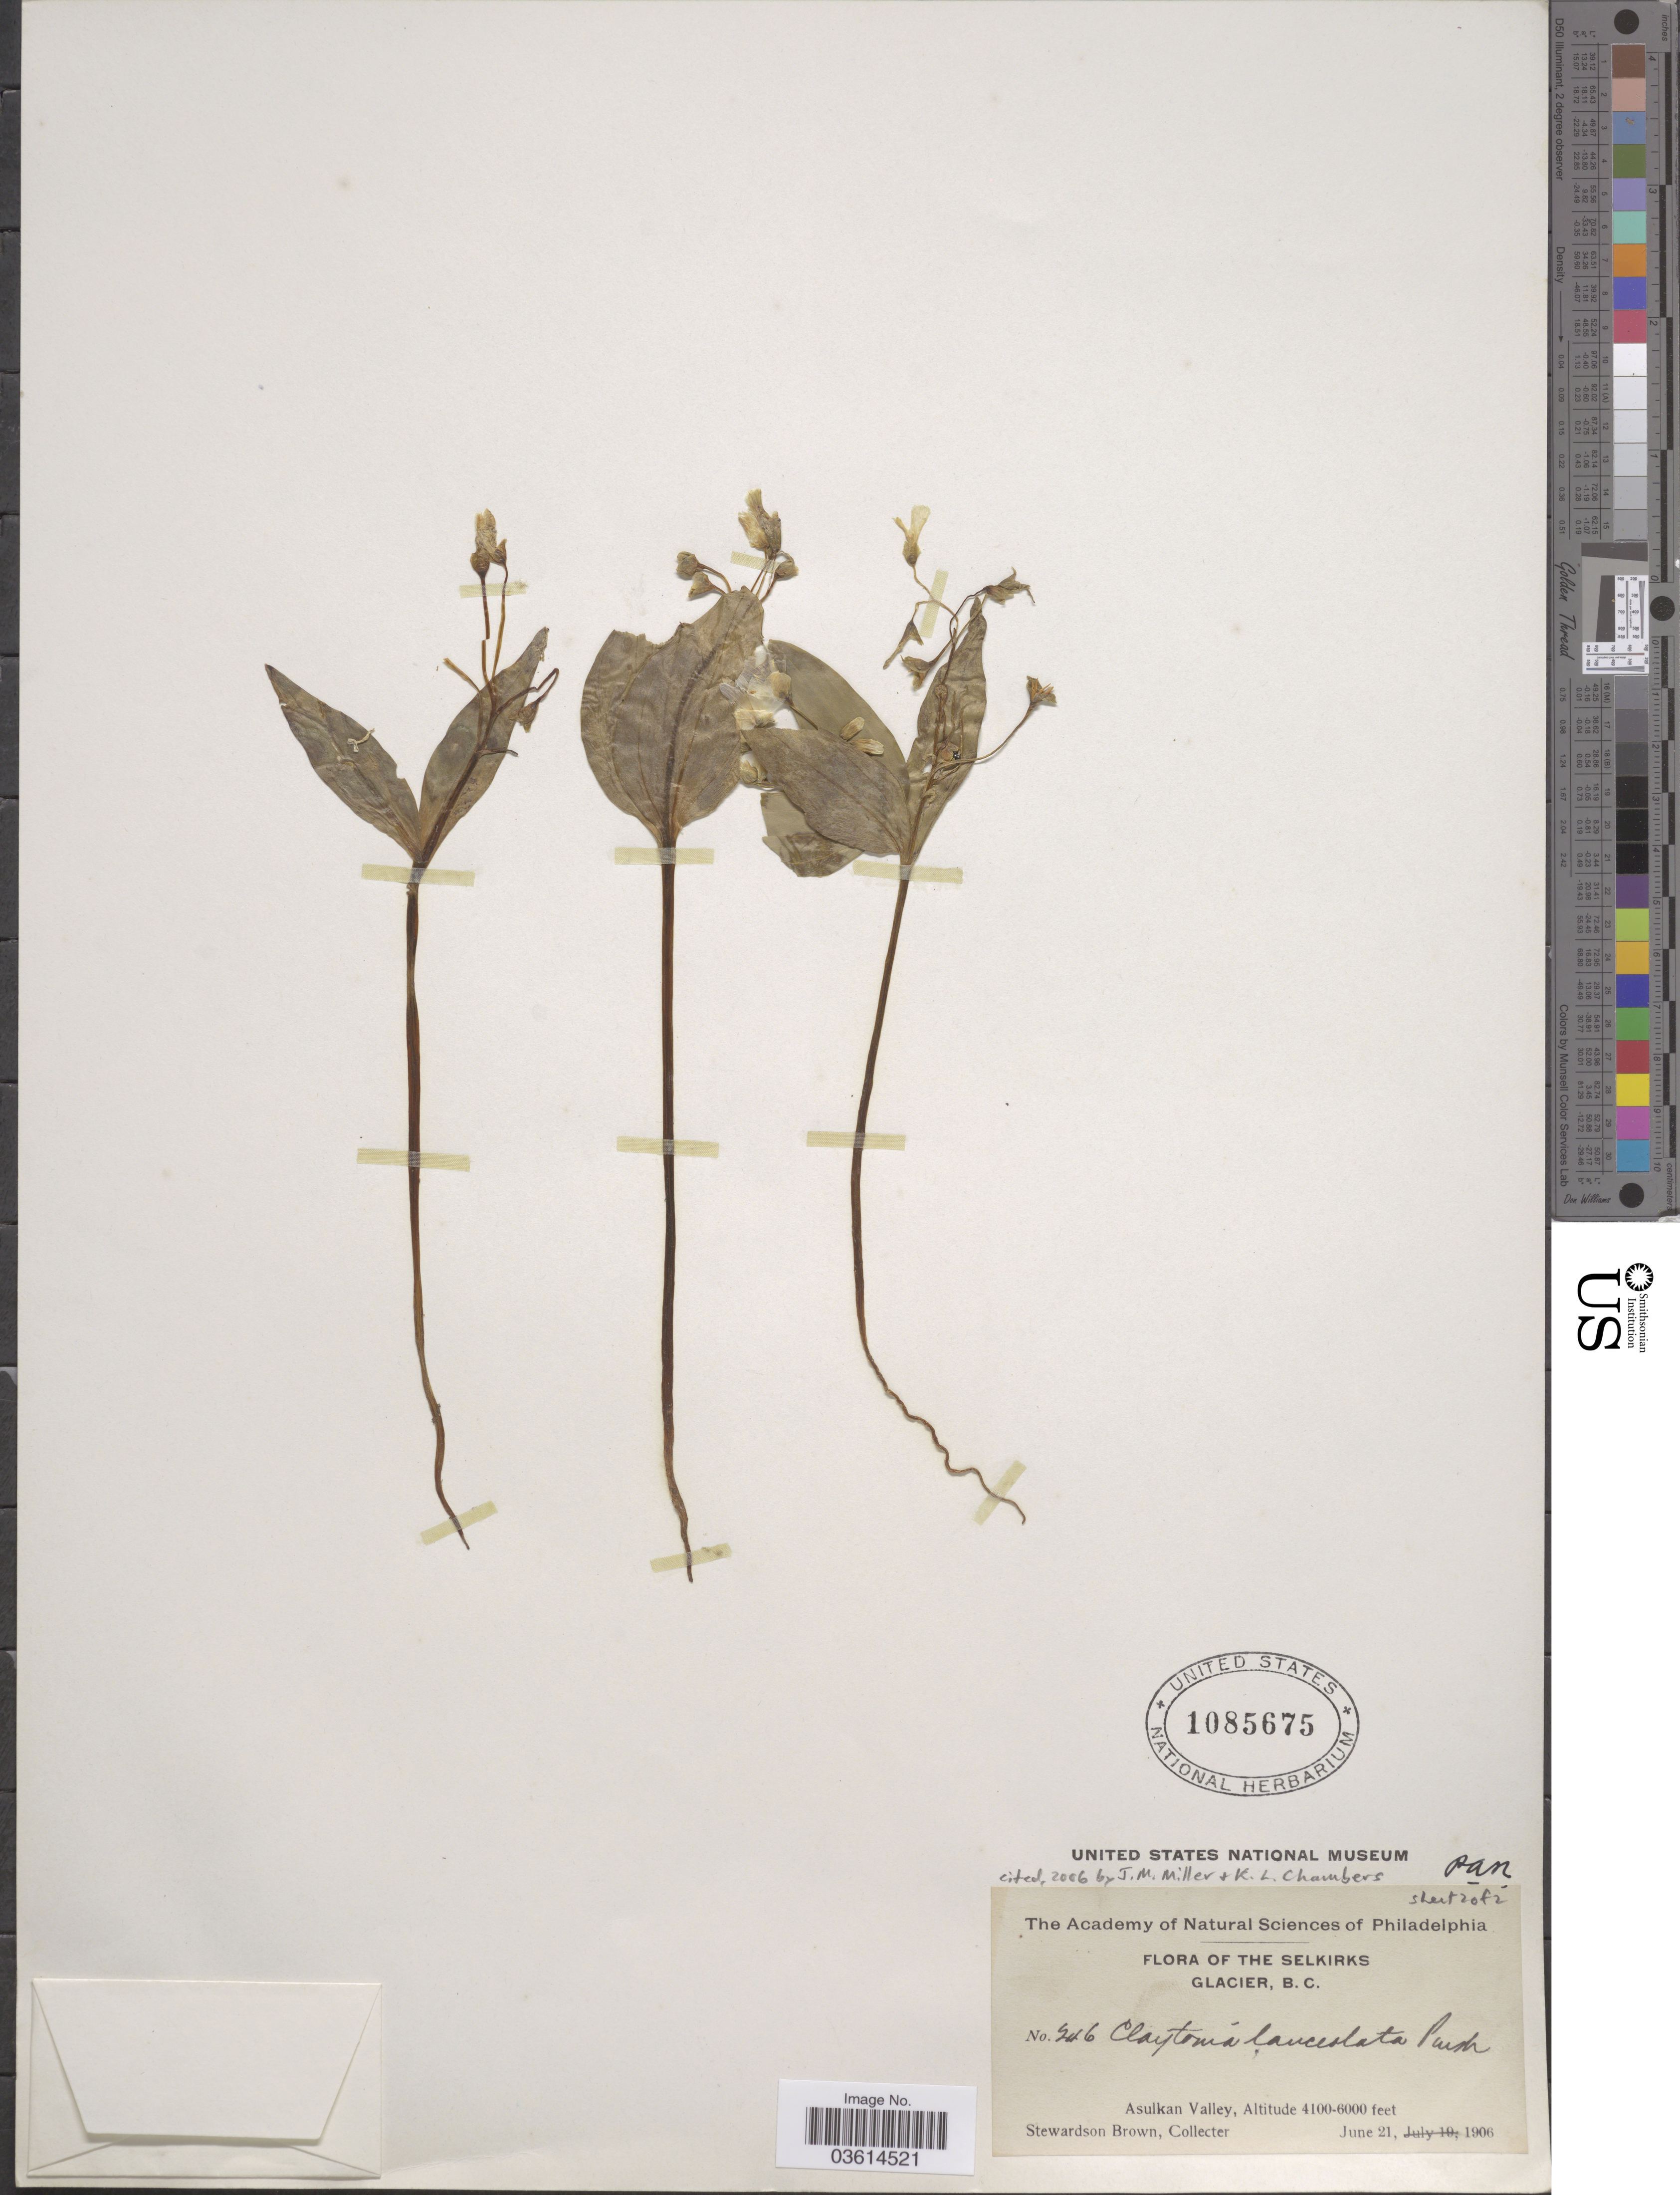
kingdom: Plantae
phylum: Tracheophyta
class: Magnoliopsida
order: Caryophyllales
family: Montiaceae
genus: Claytonia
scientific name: Claytonia lanceolata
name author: Pursh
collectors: S. Brown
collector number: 246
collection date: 1906-06-21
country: Canada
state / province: British Columbia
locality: The Selkirks, Glacier. Asulkan Valley.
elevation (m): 1250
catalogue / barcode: US 1085675